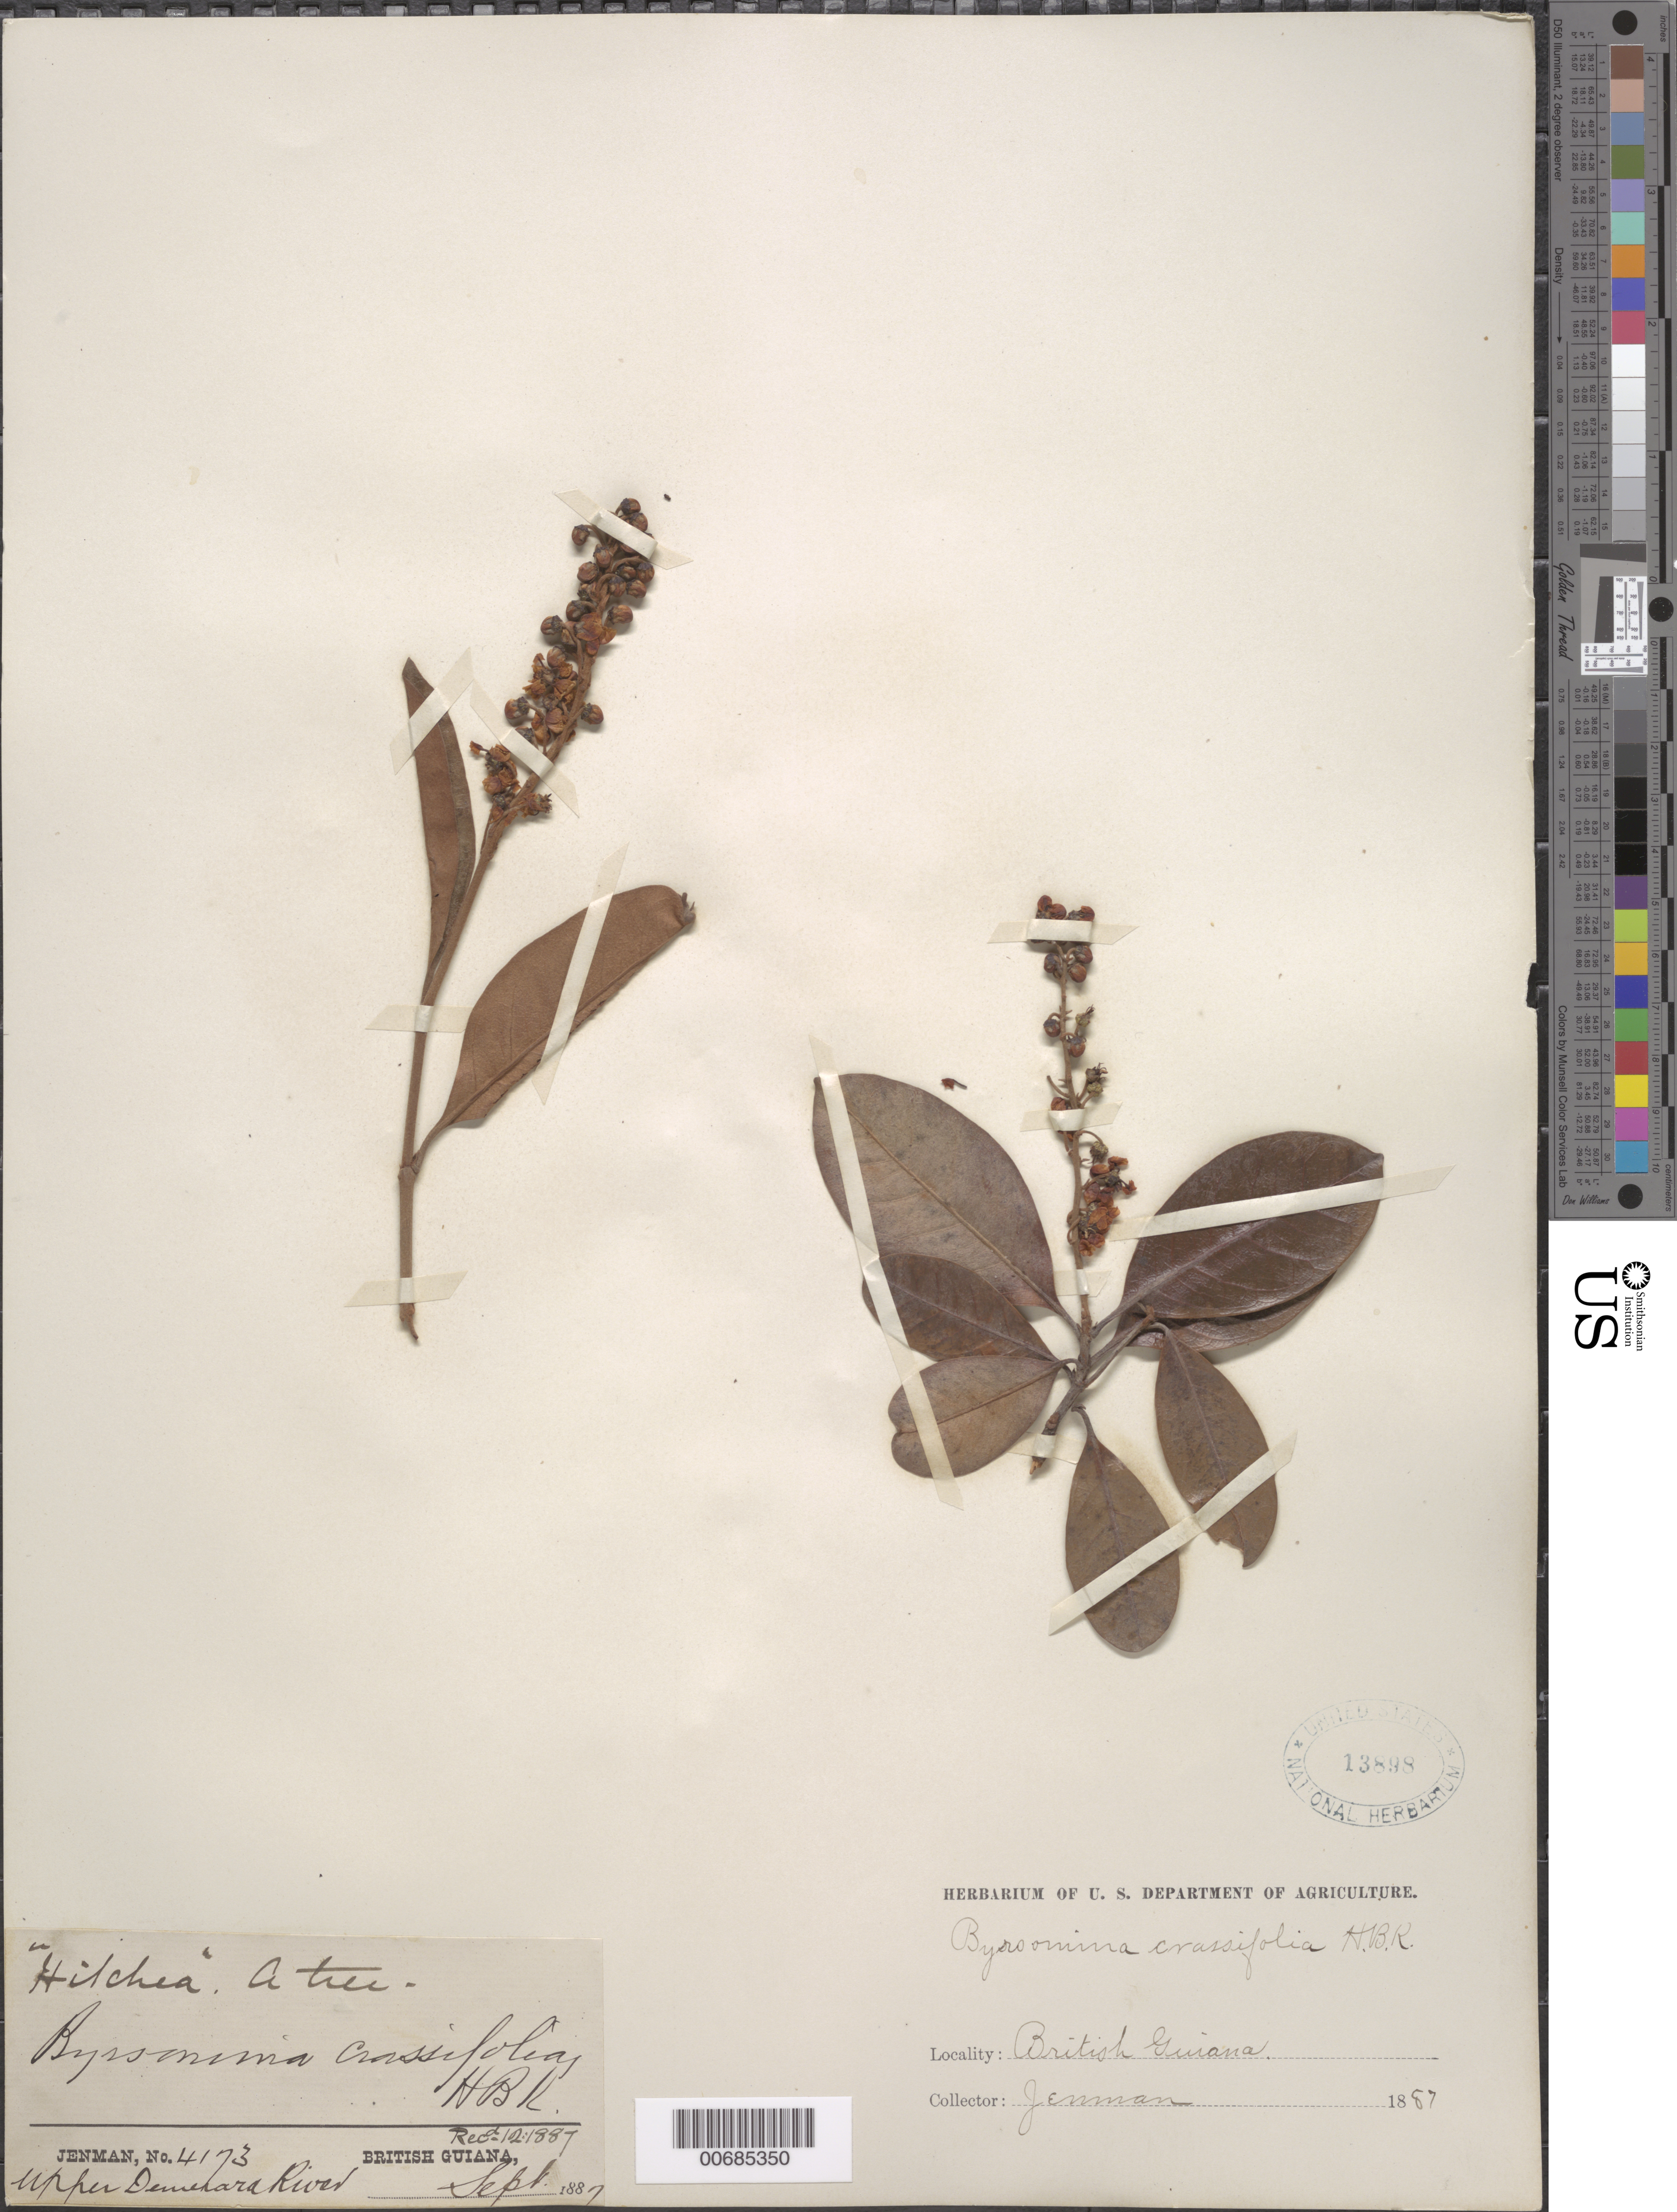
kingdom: Plantae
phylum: Tracheophyta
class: Magnoliopsida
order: Malpighiales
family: Malpighiaceae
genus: Byrsonima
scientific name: Byrsonima crassifolia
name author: (L.) Kunth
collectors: G. S. Jenman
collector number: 4173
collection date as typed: September 1887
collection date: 1887-09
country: Guyana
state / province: U. Demerara-Berbice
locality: Upper Demerara River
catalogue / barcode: US 13898